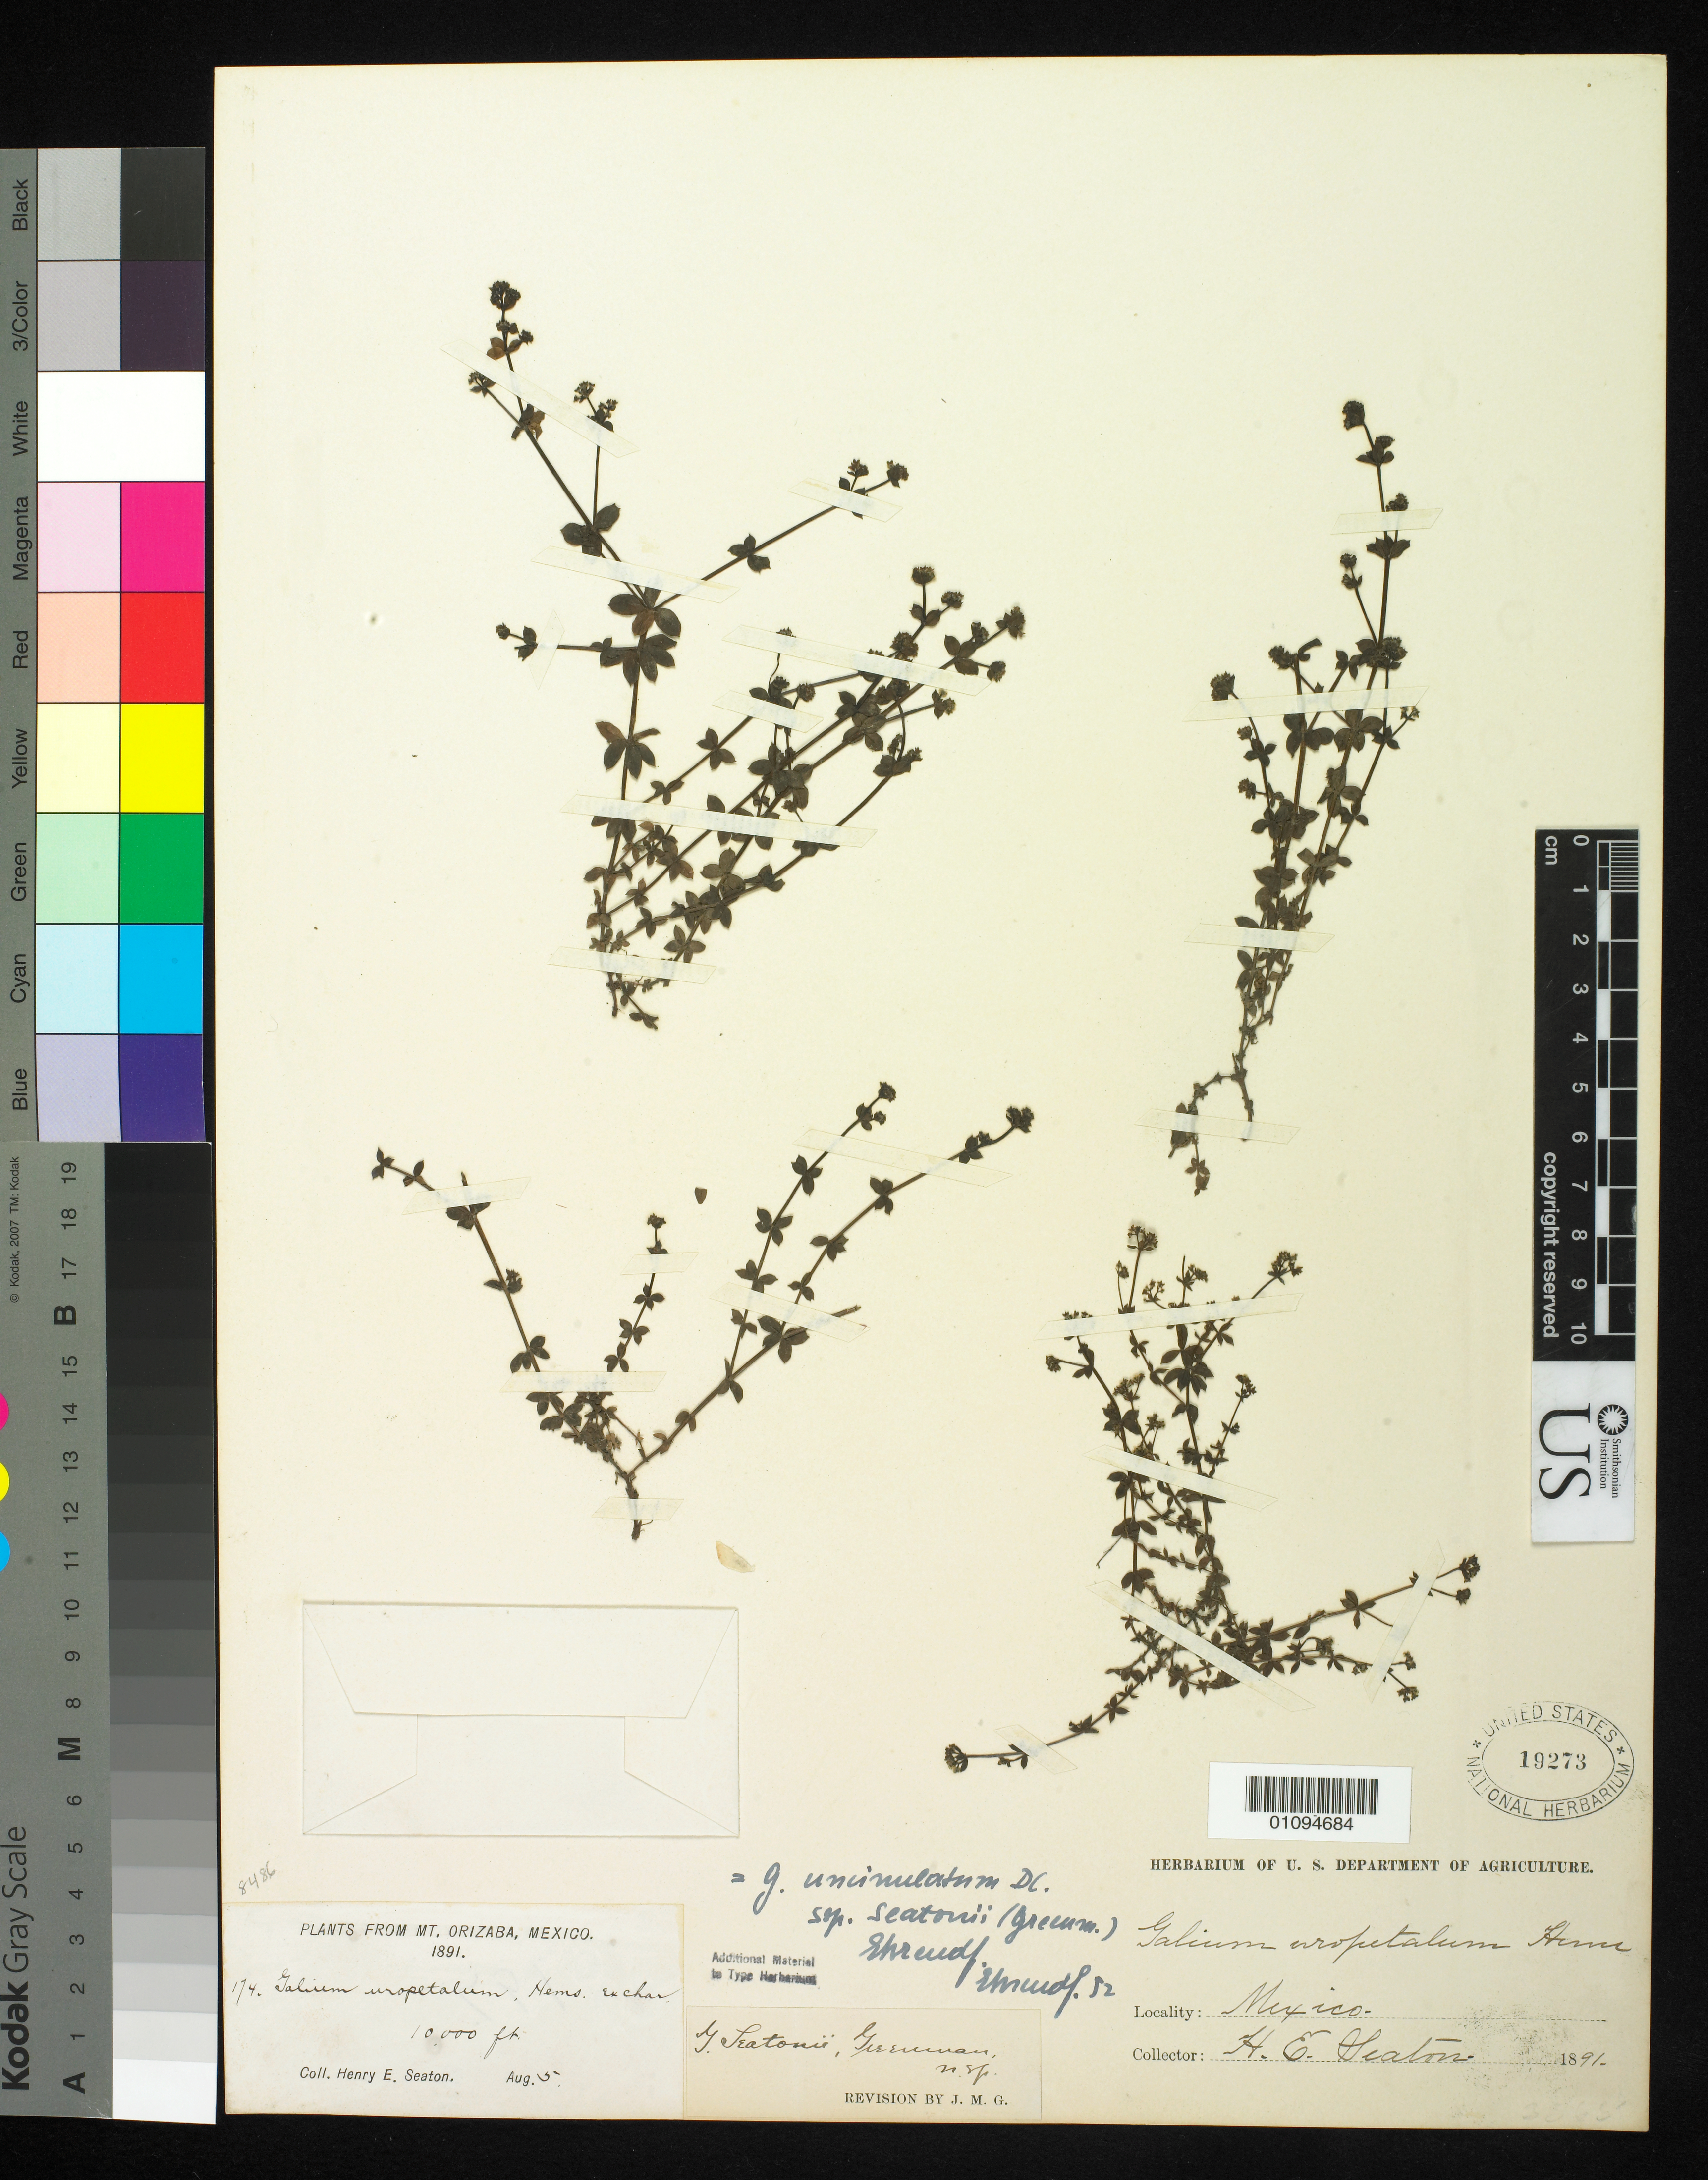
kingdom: Plantae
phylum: Tracheophyta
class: Magnoliopsida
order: Gentianales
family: Rubiaceae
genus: Galium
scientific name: Galium seatonii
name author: Greenm.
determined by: Greenman, J. M.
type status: Syntype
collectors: H. E. Seaton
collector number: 174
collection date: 1891-08-05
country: Mexico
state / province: Distrito Federal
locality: Mt. Orizaba.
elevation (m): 3048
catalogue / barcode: US 19273